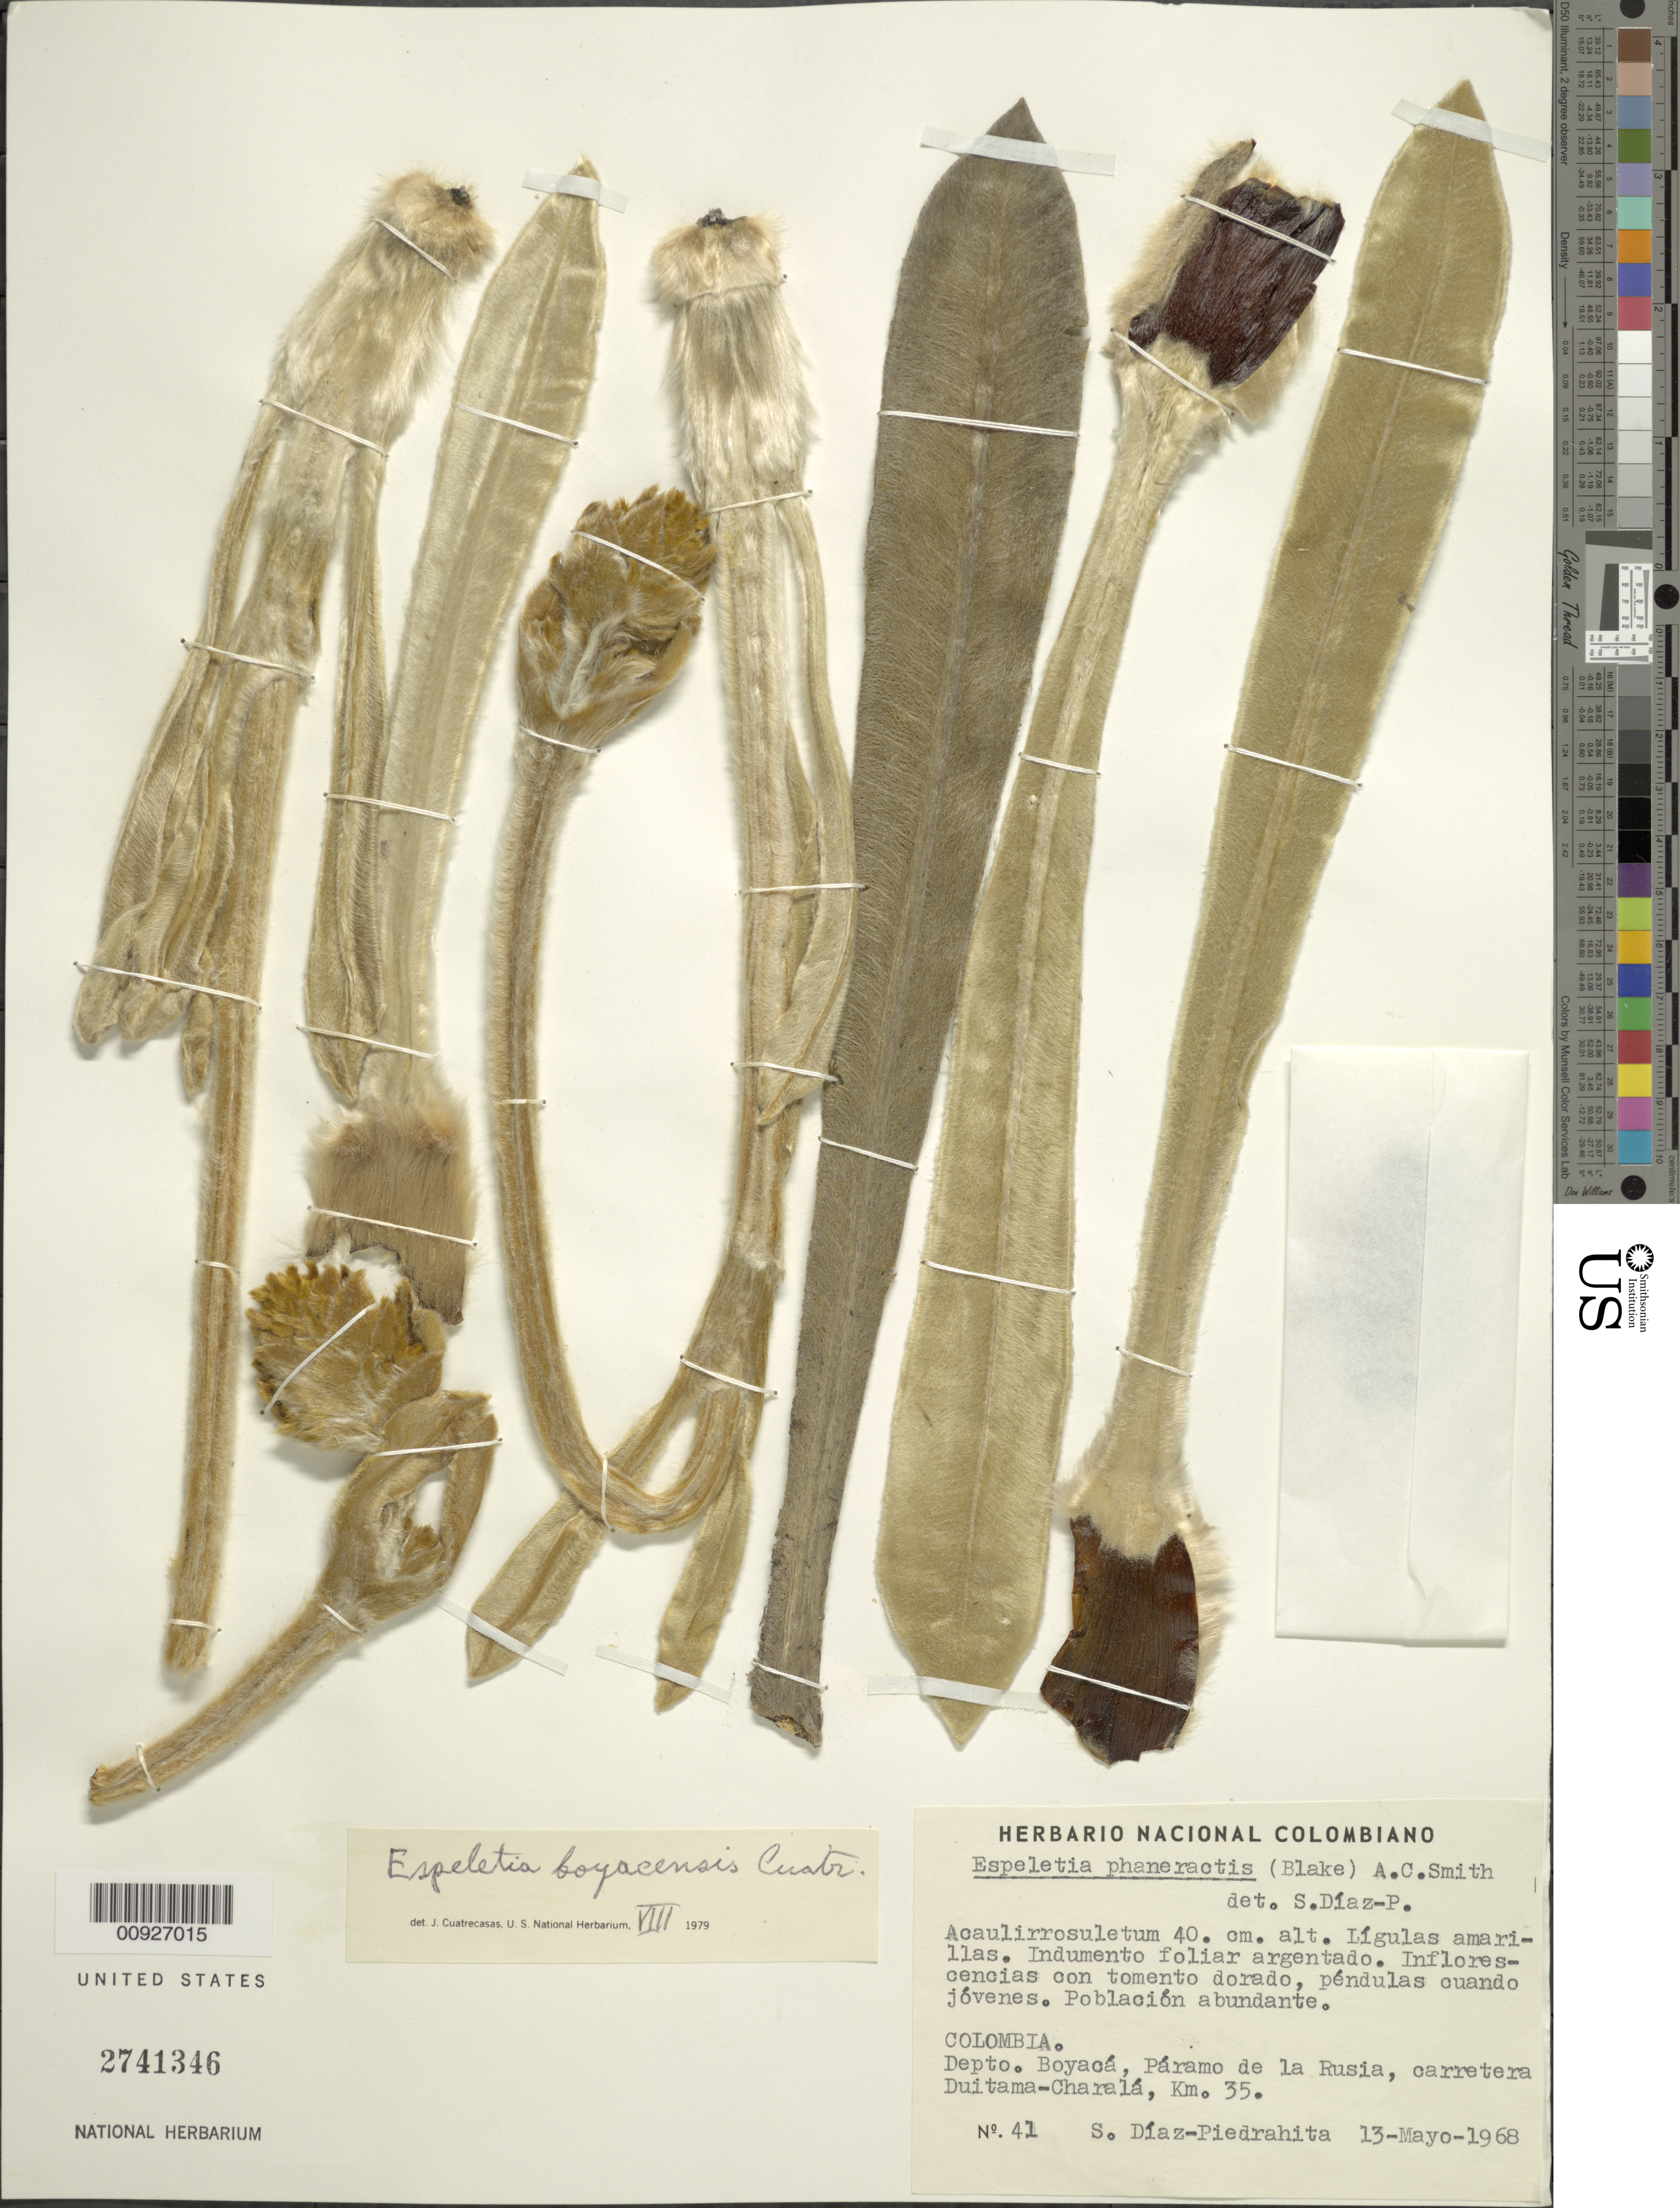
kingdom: Plantae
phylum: Tracheophyta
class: Magnoliopsida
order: Asterales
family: Asteraceae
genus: Espeletia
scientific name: Espeletia boyacensis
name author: Cuatrec.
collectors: S. Díaz Píedrahíta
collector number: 41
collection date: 1968-05-13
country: Colombia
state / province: Boyacá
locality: P. de La Rusia. Páramo de La Rusia, carretera Duitana-Charalá.Km 35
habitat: Población abundante.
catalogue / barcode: US 2741346